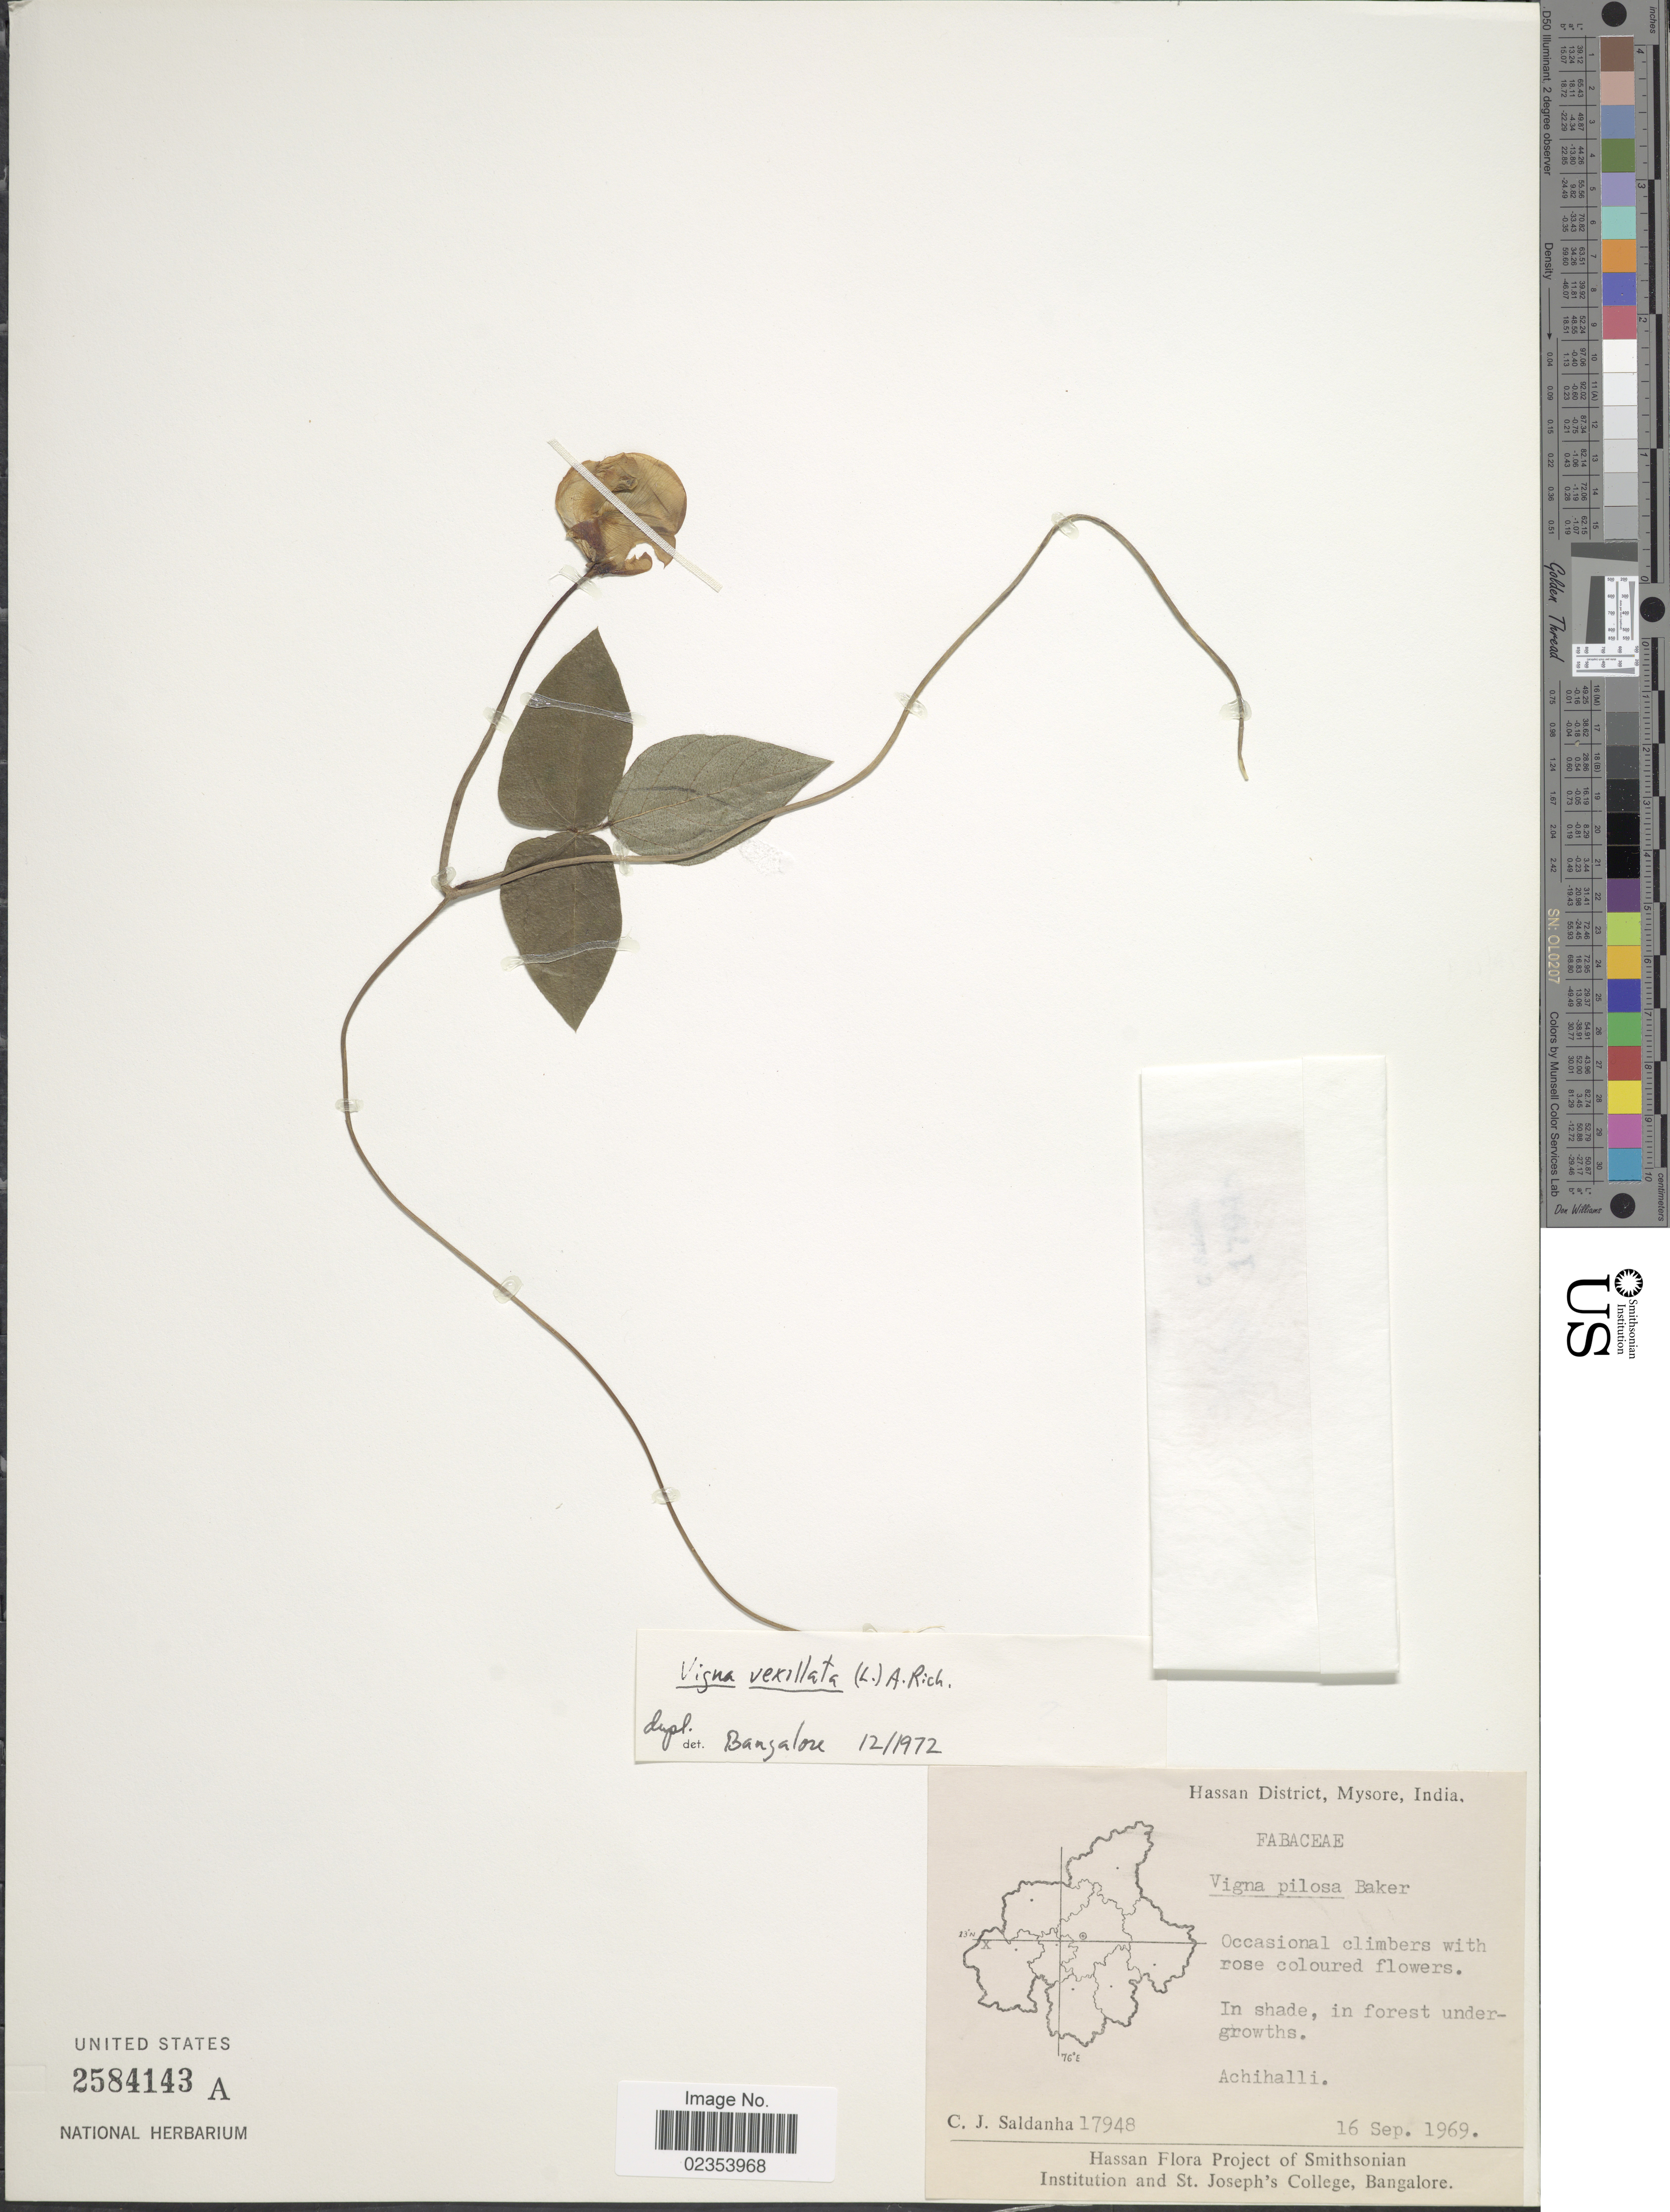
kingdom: Plantae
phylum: Tracheophyta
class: Magnoliopsida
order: Fabales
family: Fabaceae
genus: Vigna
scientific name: Vigna vexillata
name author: (L.) A. Rich.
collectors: C. J. Saldanha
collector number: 17948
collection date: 1969-09-16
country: India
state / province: Karnataka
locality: Hassan District, Mysore, India. Achihalli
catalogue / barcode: US 2584143A